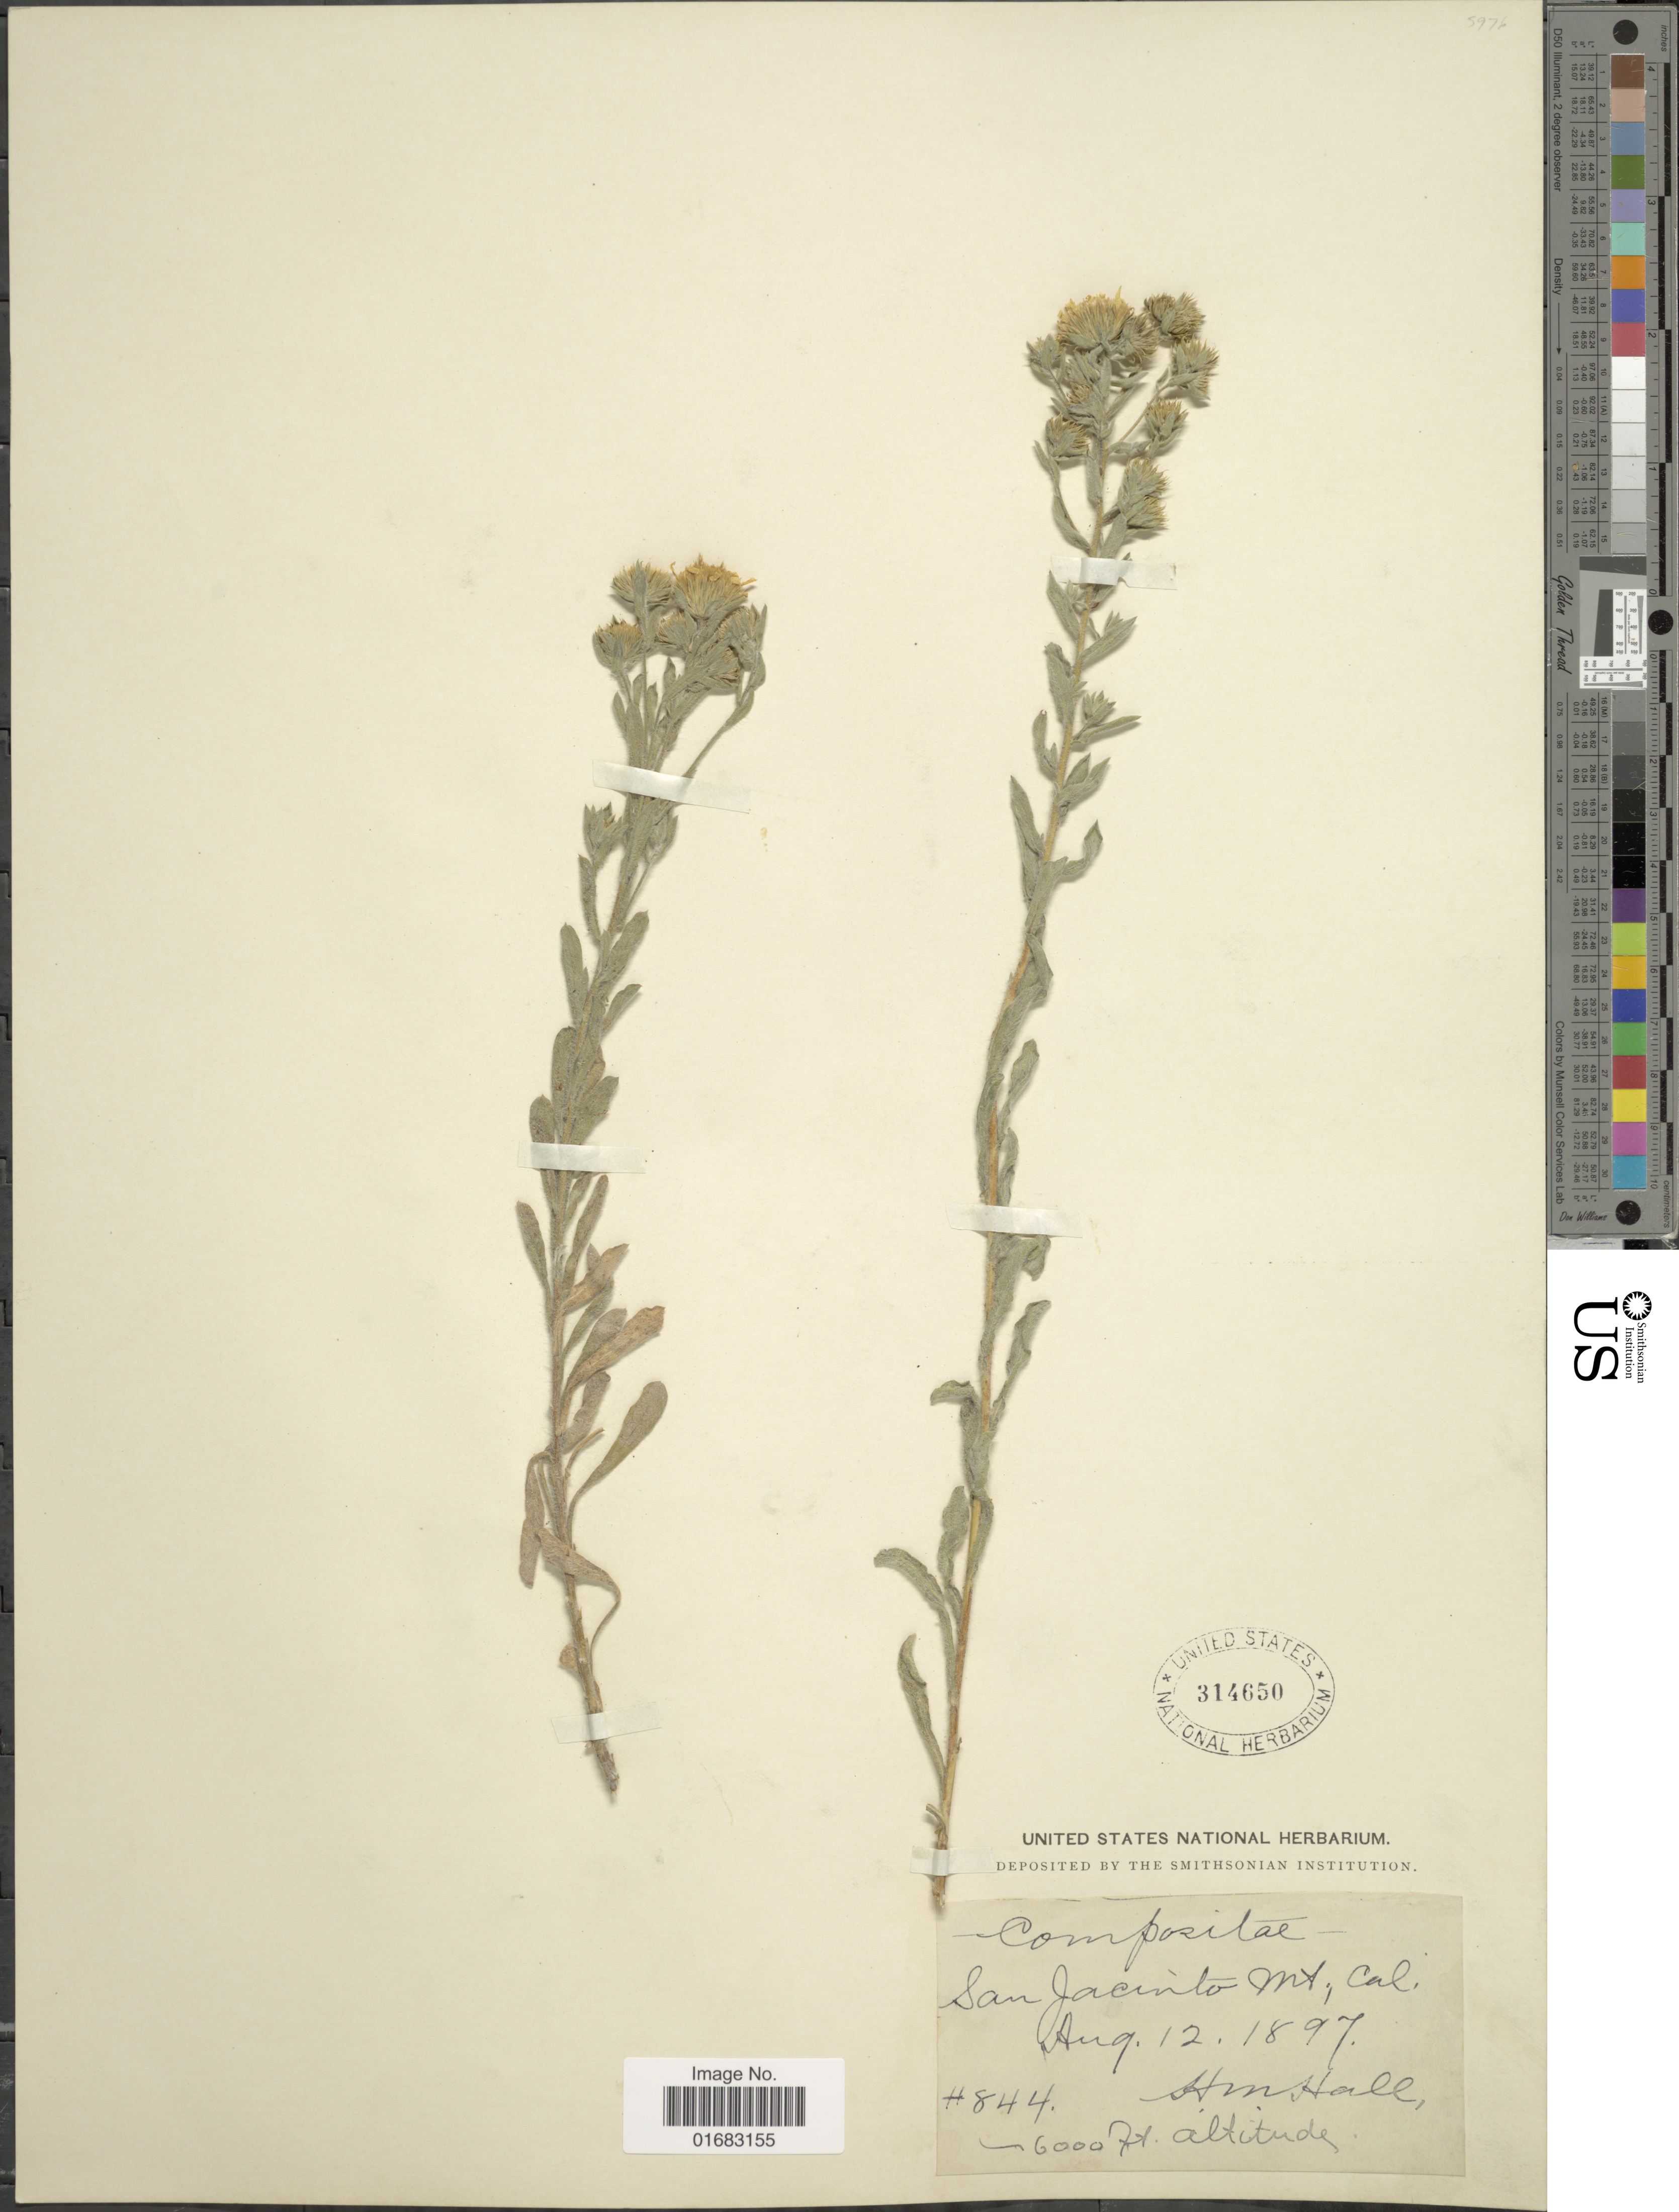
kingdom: Plantae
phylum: Tracheophyta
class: Magnoliopsida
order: Asterales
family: Asteraceae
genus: Heterotheca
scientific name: Heterotheca sp.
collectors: H. M. Hall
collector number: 844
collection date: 1897-08-12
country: United States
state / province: California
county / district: Riverside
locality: San Jacinto Mt., Cal.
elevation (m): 1829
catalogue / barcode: US 314650